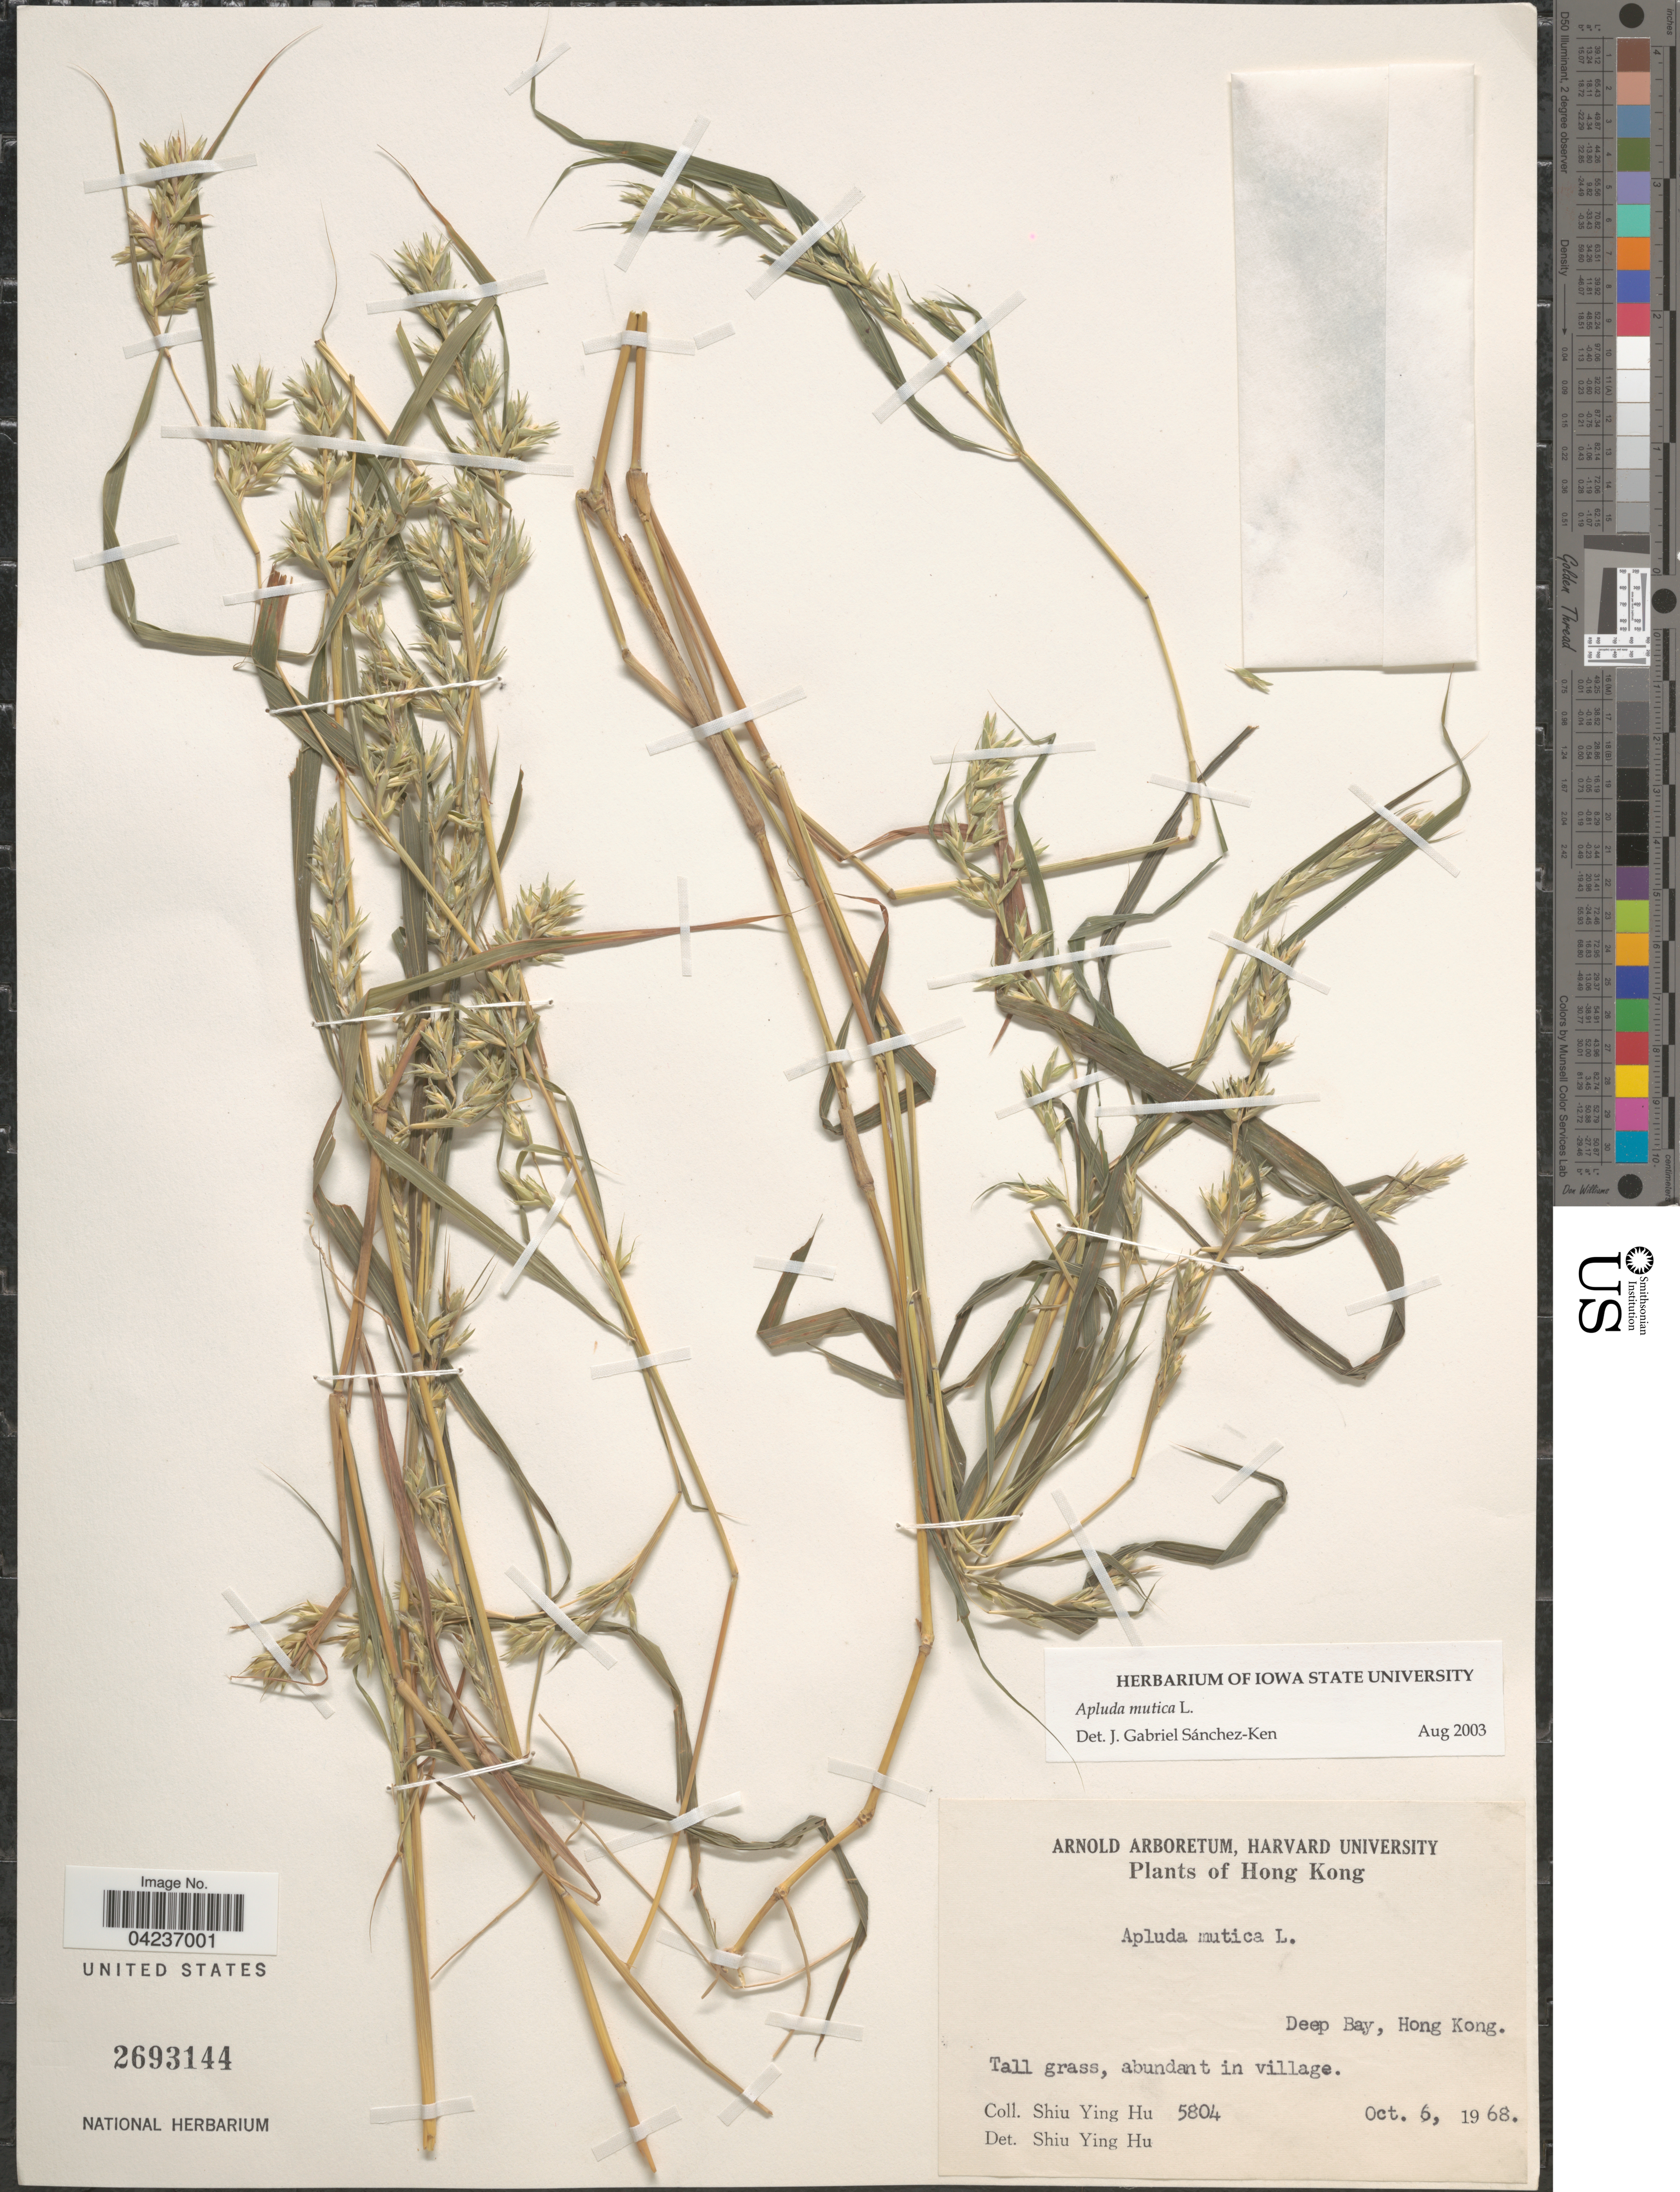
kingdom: Plantae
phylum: Tracheophyta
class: Liliopsida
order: Poales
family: Poaceae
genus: Apluda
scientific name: Apluda mutica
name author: L.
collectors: S. Y. Hu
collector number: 5804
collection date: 1968-10-06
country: China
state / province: Hong Kong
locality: Deep Bay.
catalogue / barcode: US 2693144